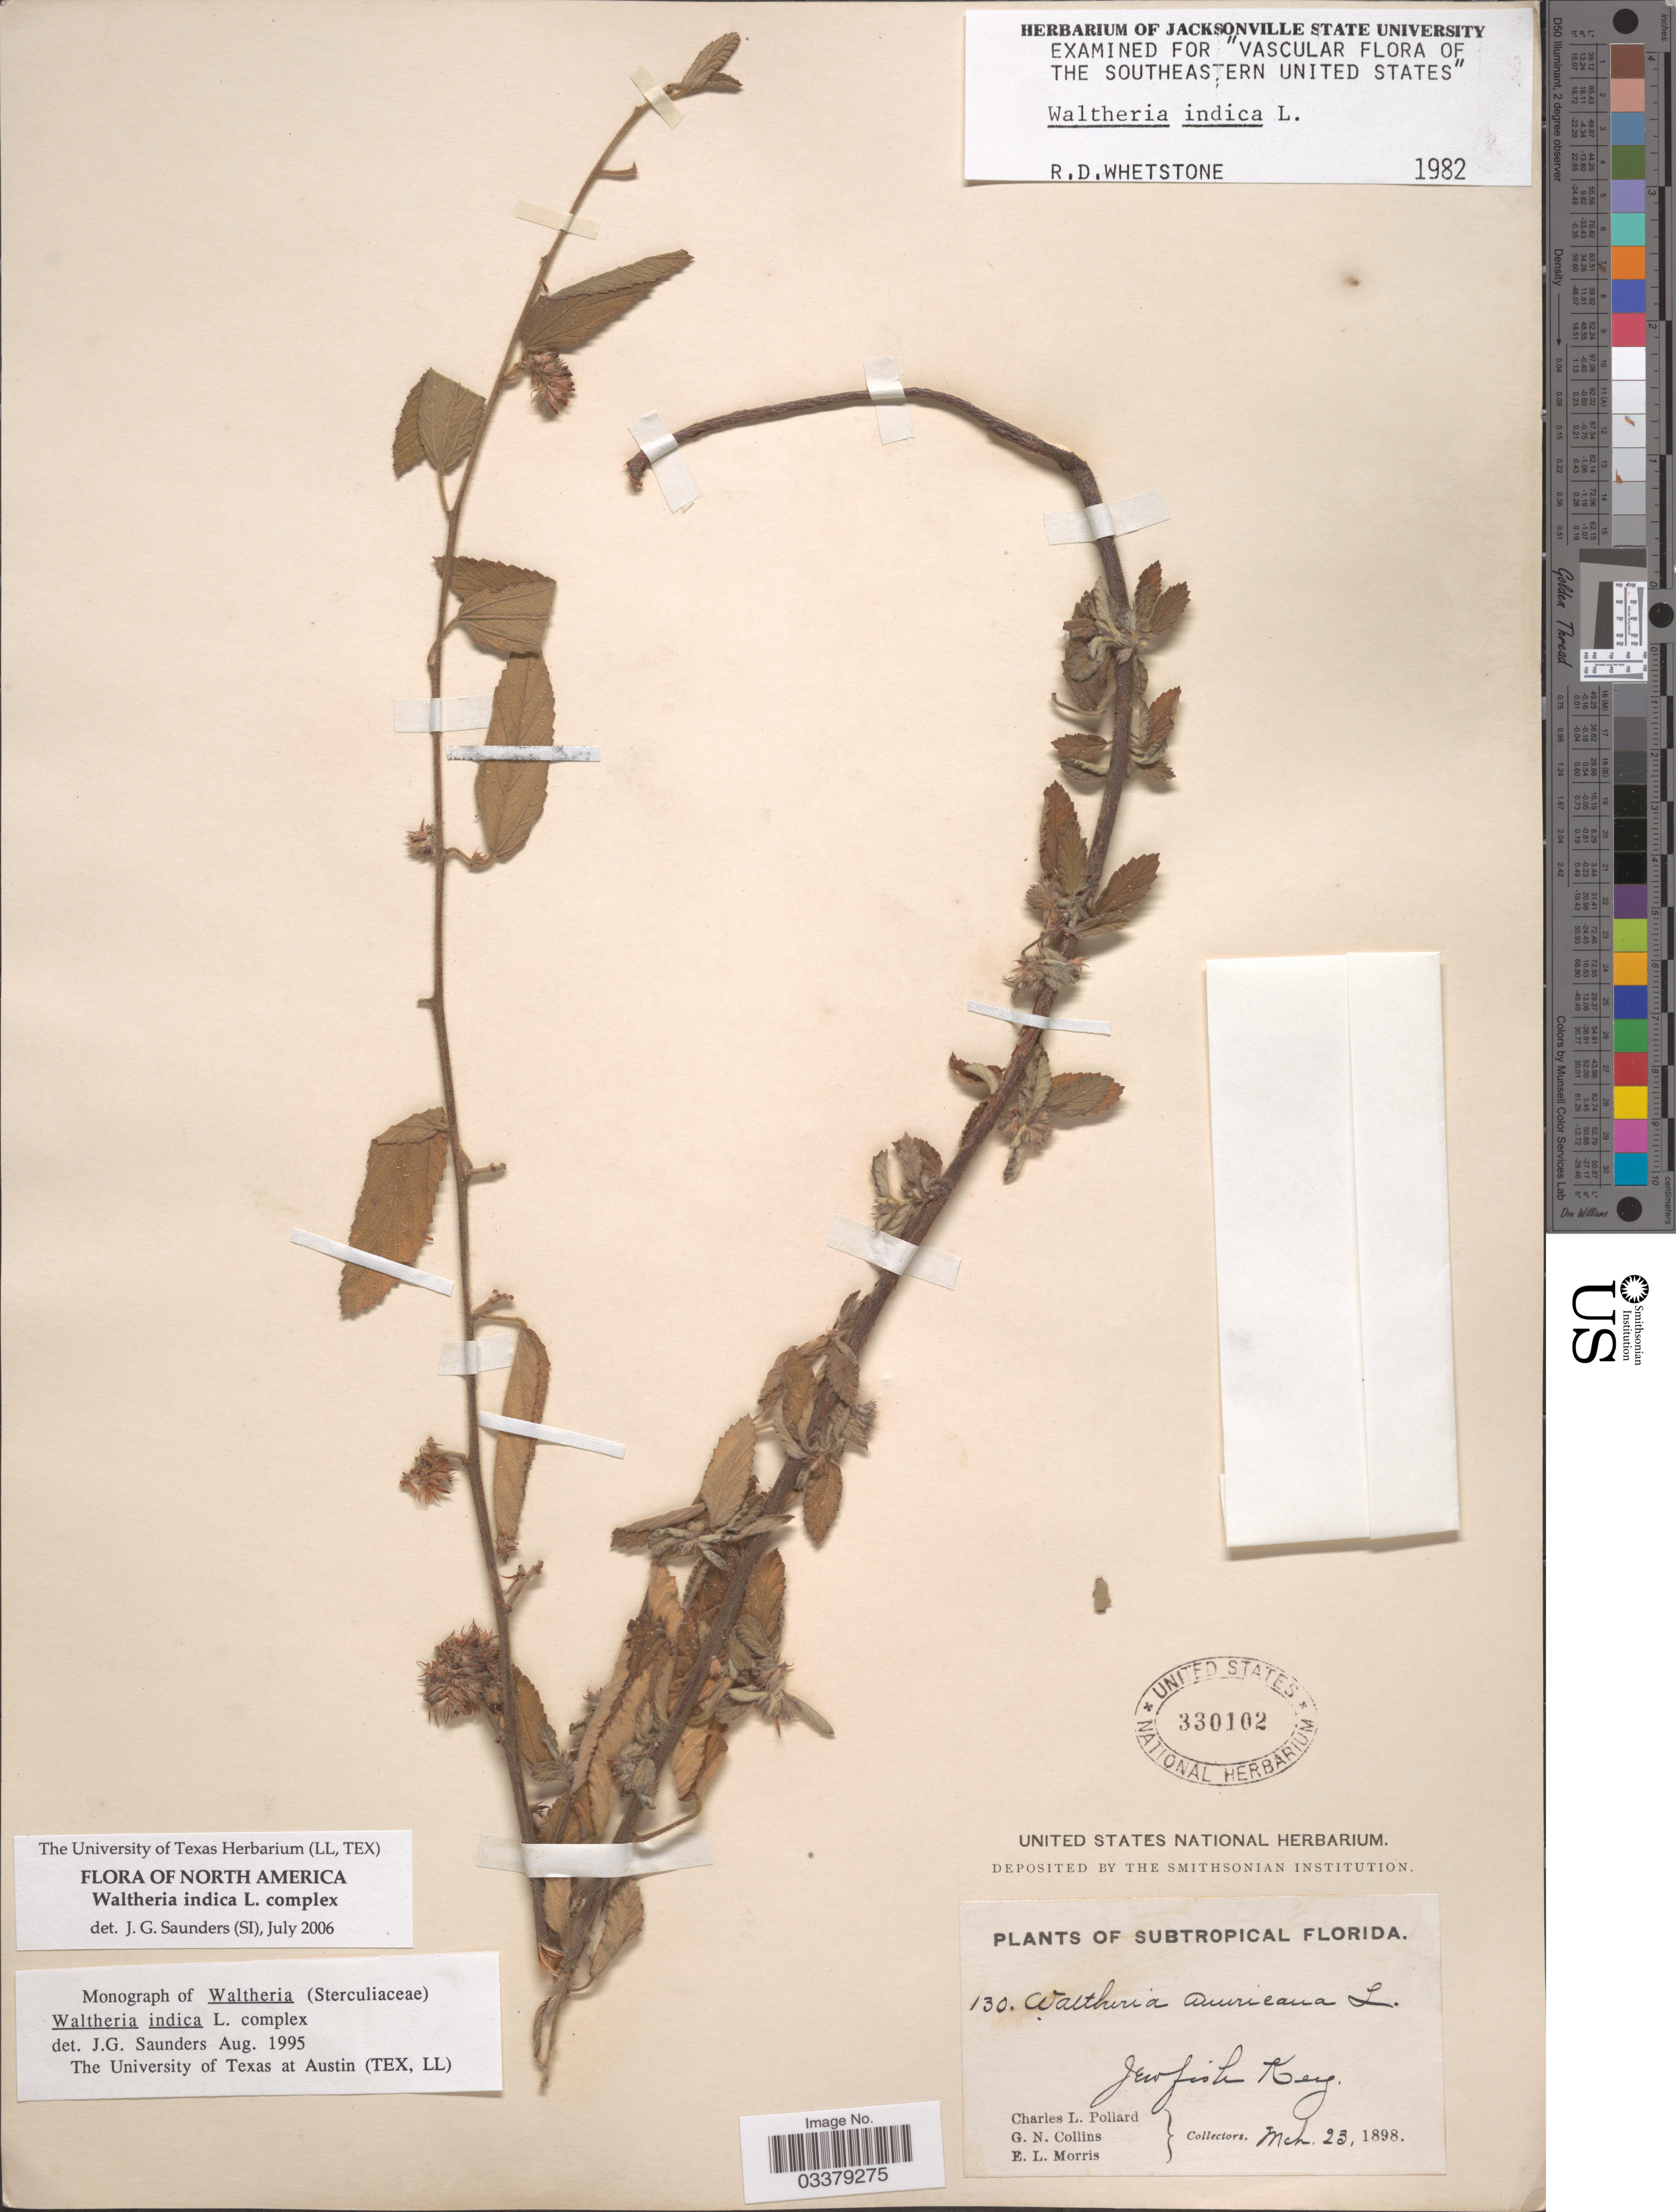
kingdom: Plantae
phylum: Tracheophyta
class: Magnoliopsida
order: Malvales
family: Malvaceae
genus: Waltheria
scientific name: Waltheria indica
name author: L.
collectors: C. L. Pollard, G. Collins & E. Morris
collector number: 130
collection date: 1898-03-23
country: United States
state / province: Florida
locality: Subtropical Florida. Jewfish Key.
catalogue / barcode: US 330102